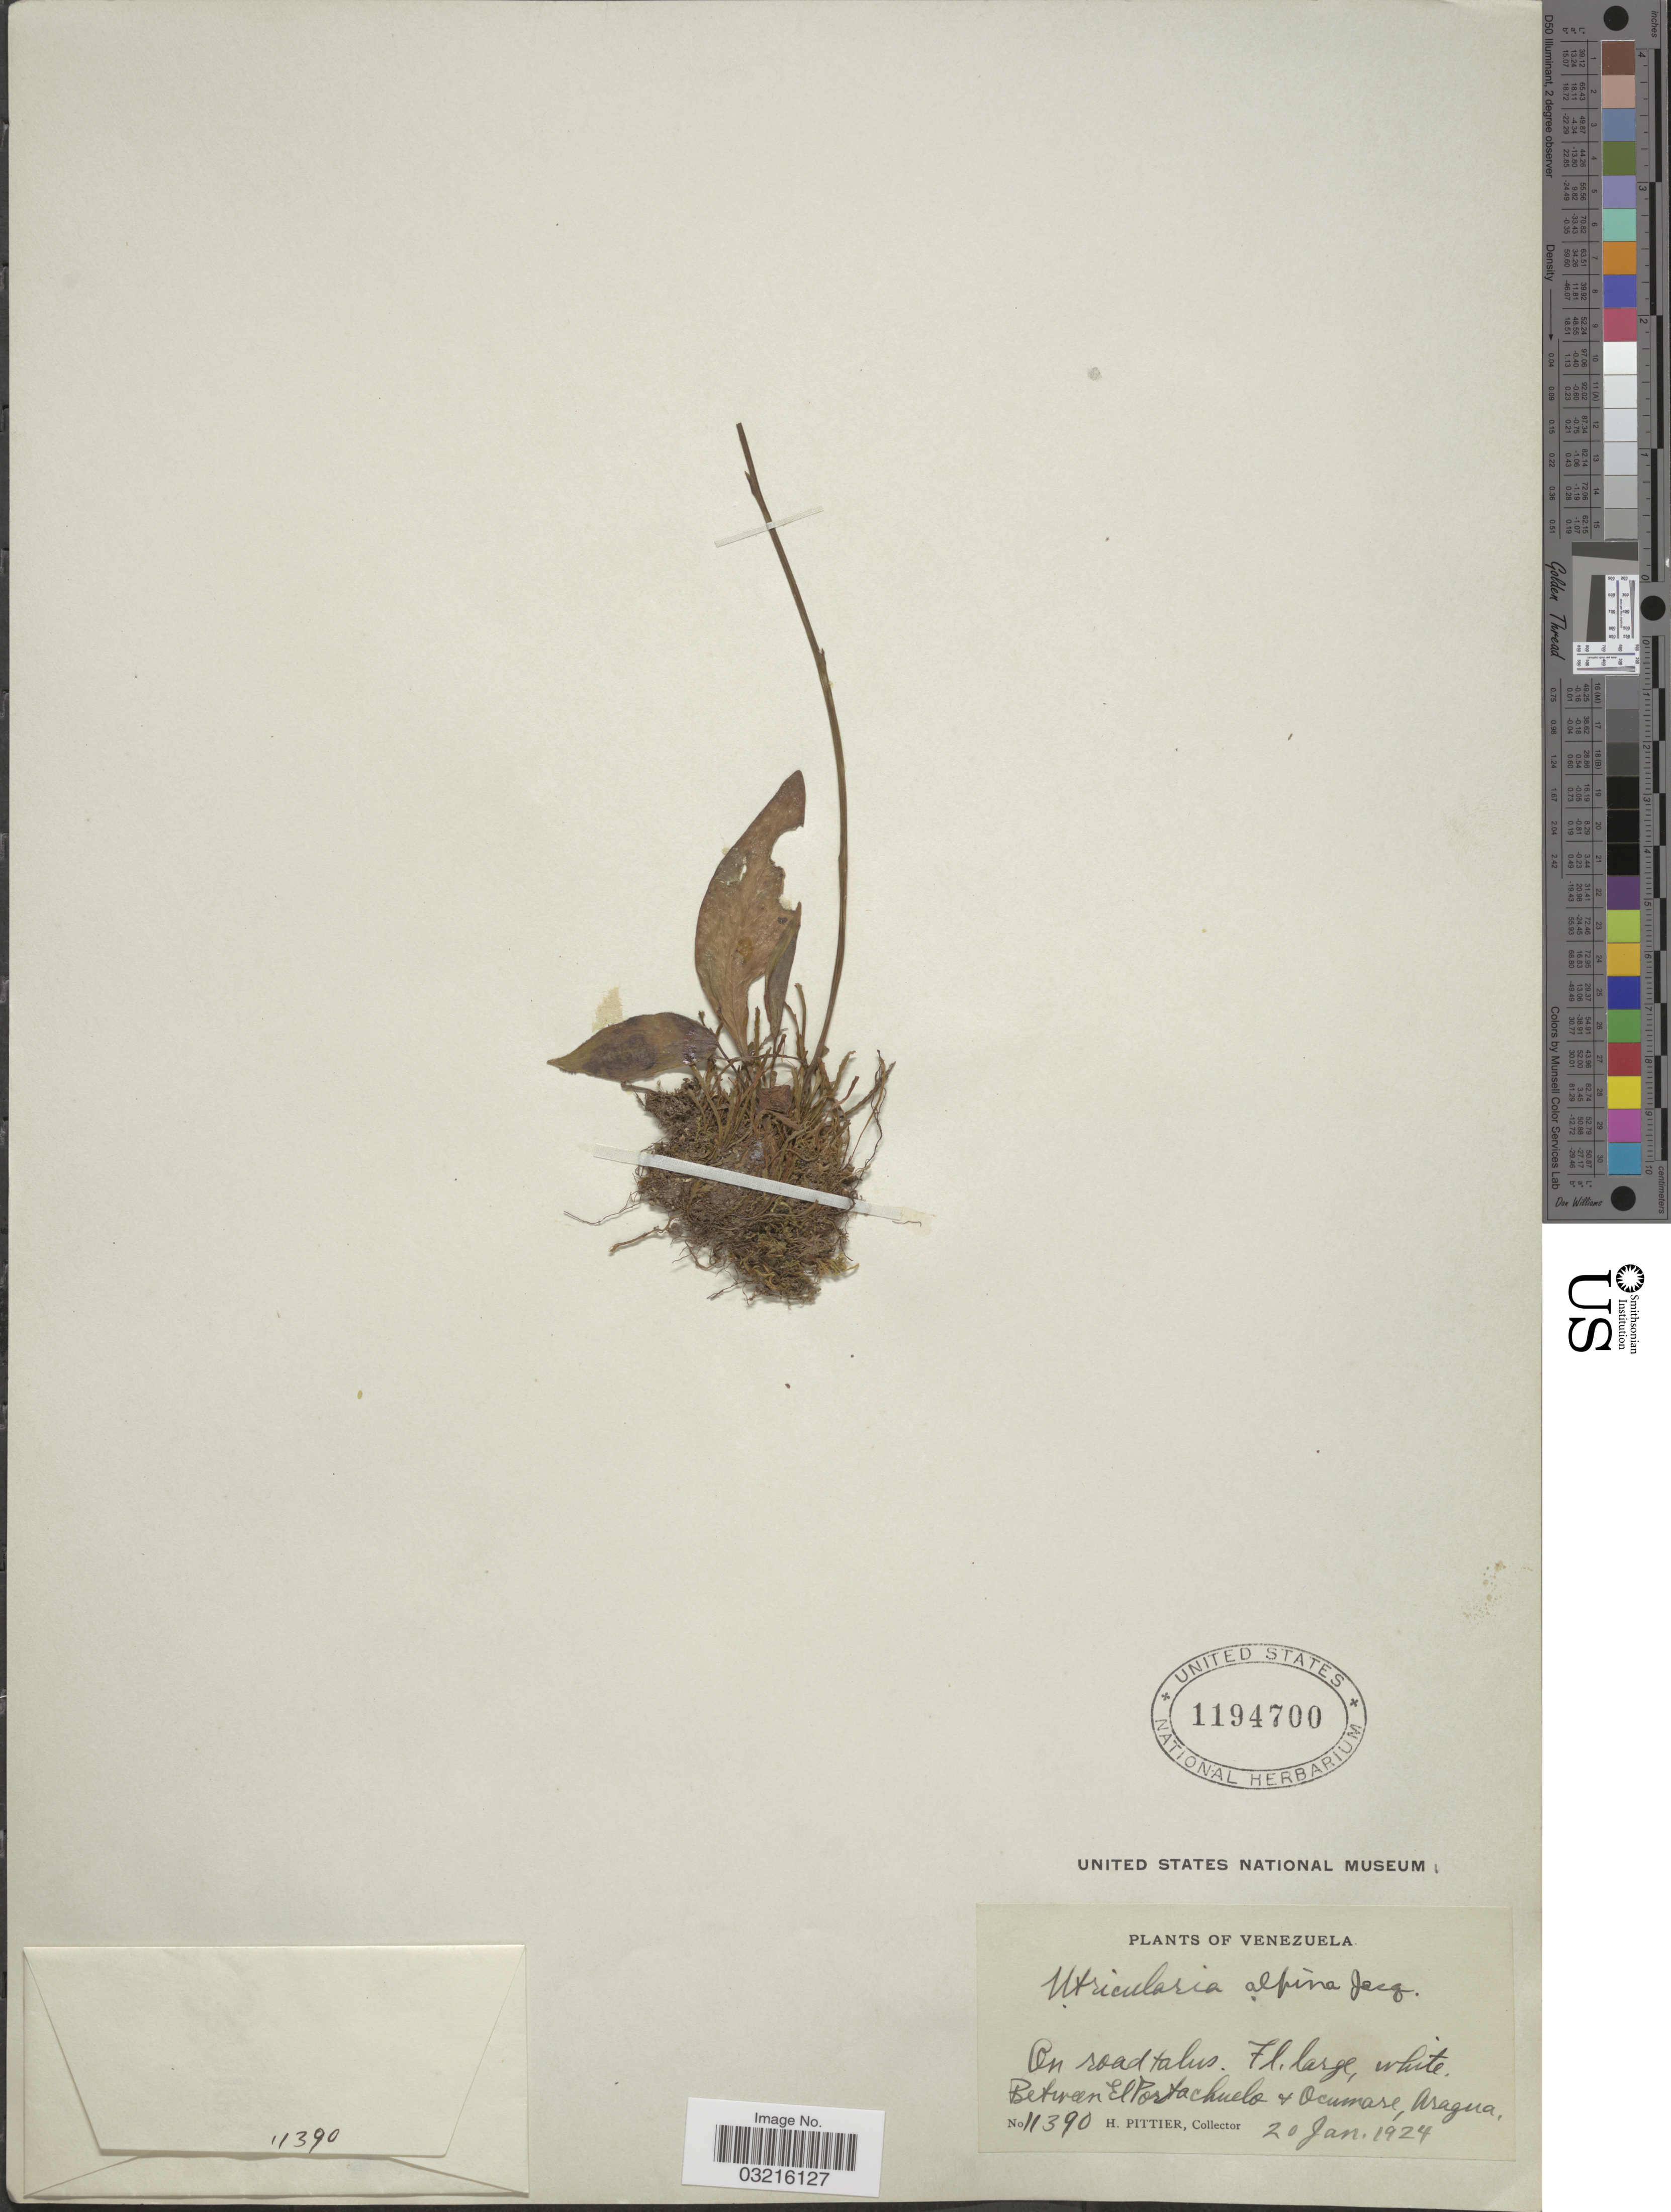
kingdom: Plantae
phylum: Tracheophyta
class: Magnoliopsida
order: Lamiales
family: Lentibulariaceae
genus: Utricularia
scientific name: Utricularia alpina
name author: Jacq.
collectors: H. F. Pittier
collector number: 11390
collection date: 1924-01-20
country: Venezuela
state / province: Aragua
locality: Between El Portachuelo + Ocumare.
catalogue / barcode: US 1194700